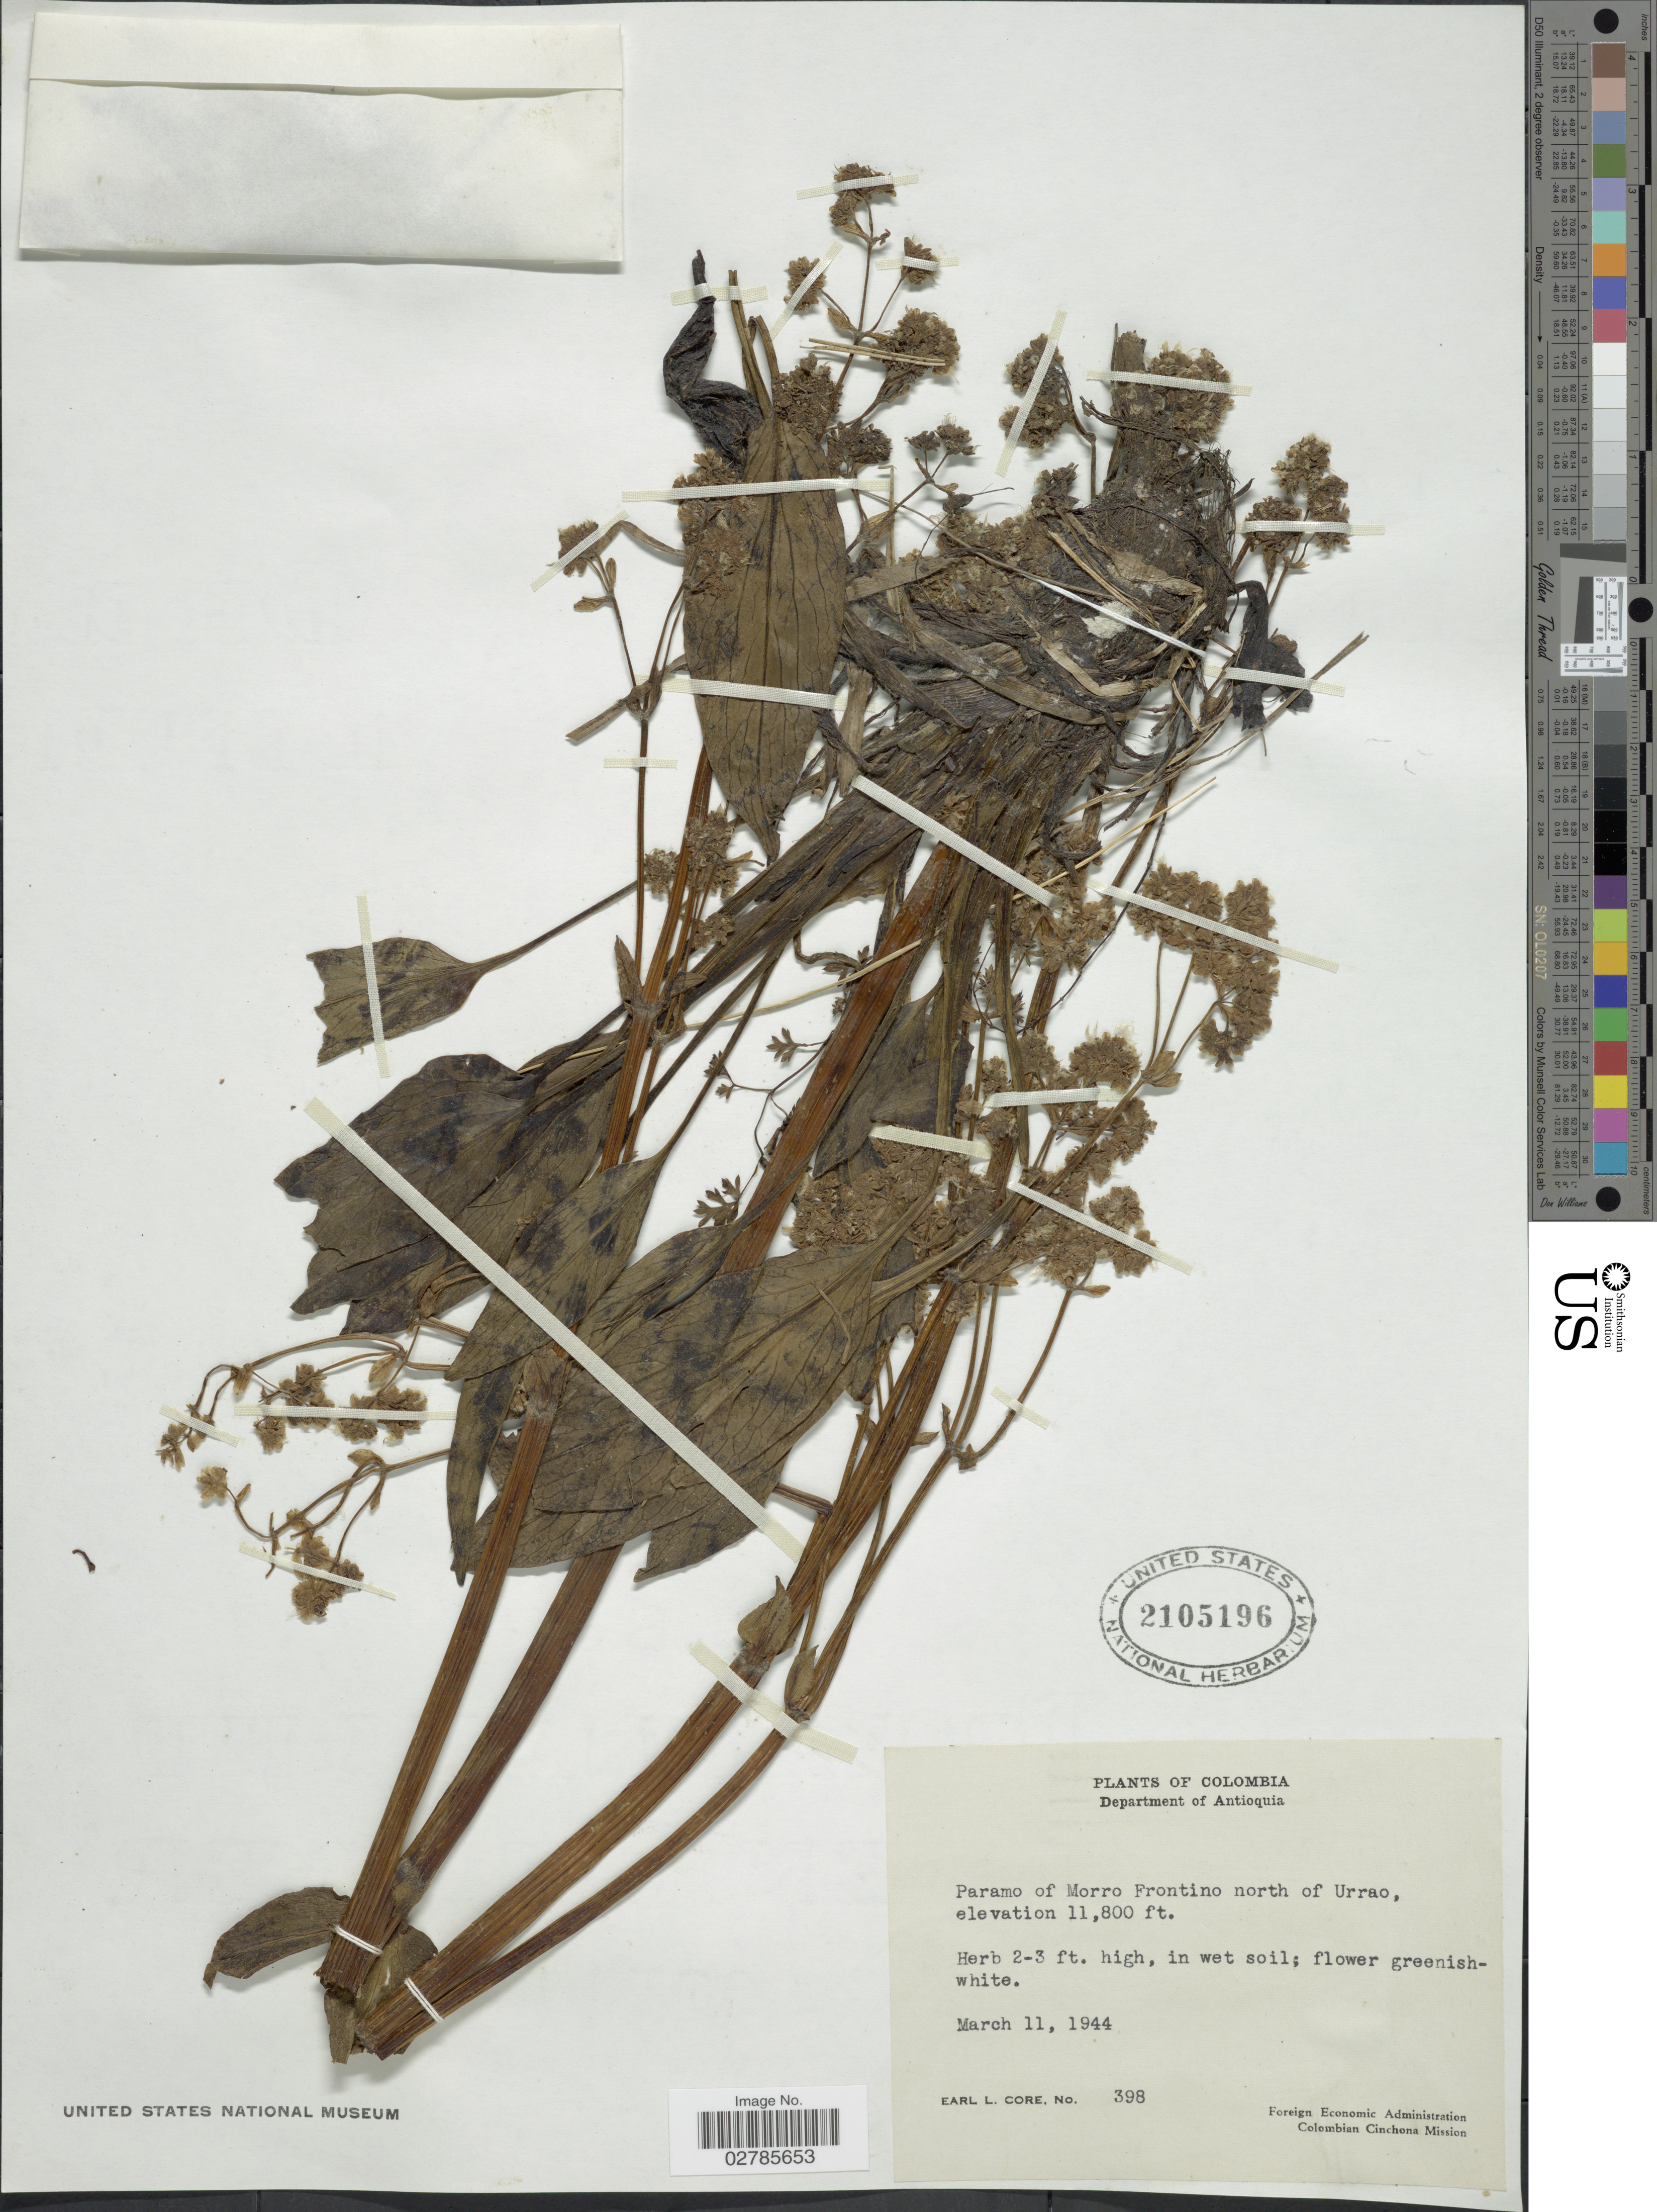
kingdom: Plantae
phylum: Tracheophyta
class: Magnoliopsida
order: Dipsacales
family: Caprifoliaceae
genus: Valeriana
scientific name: Valeriana sp.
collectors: E. L. Core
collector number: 398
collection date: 1944-03-11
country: Colombia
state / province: Antioquia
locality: Department of Antioquia. Paramo of Morro Frontino north of Urrao.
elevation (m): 3597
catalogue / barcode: US 2105196